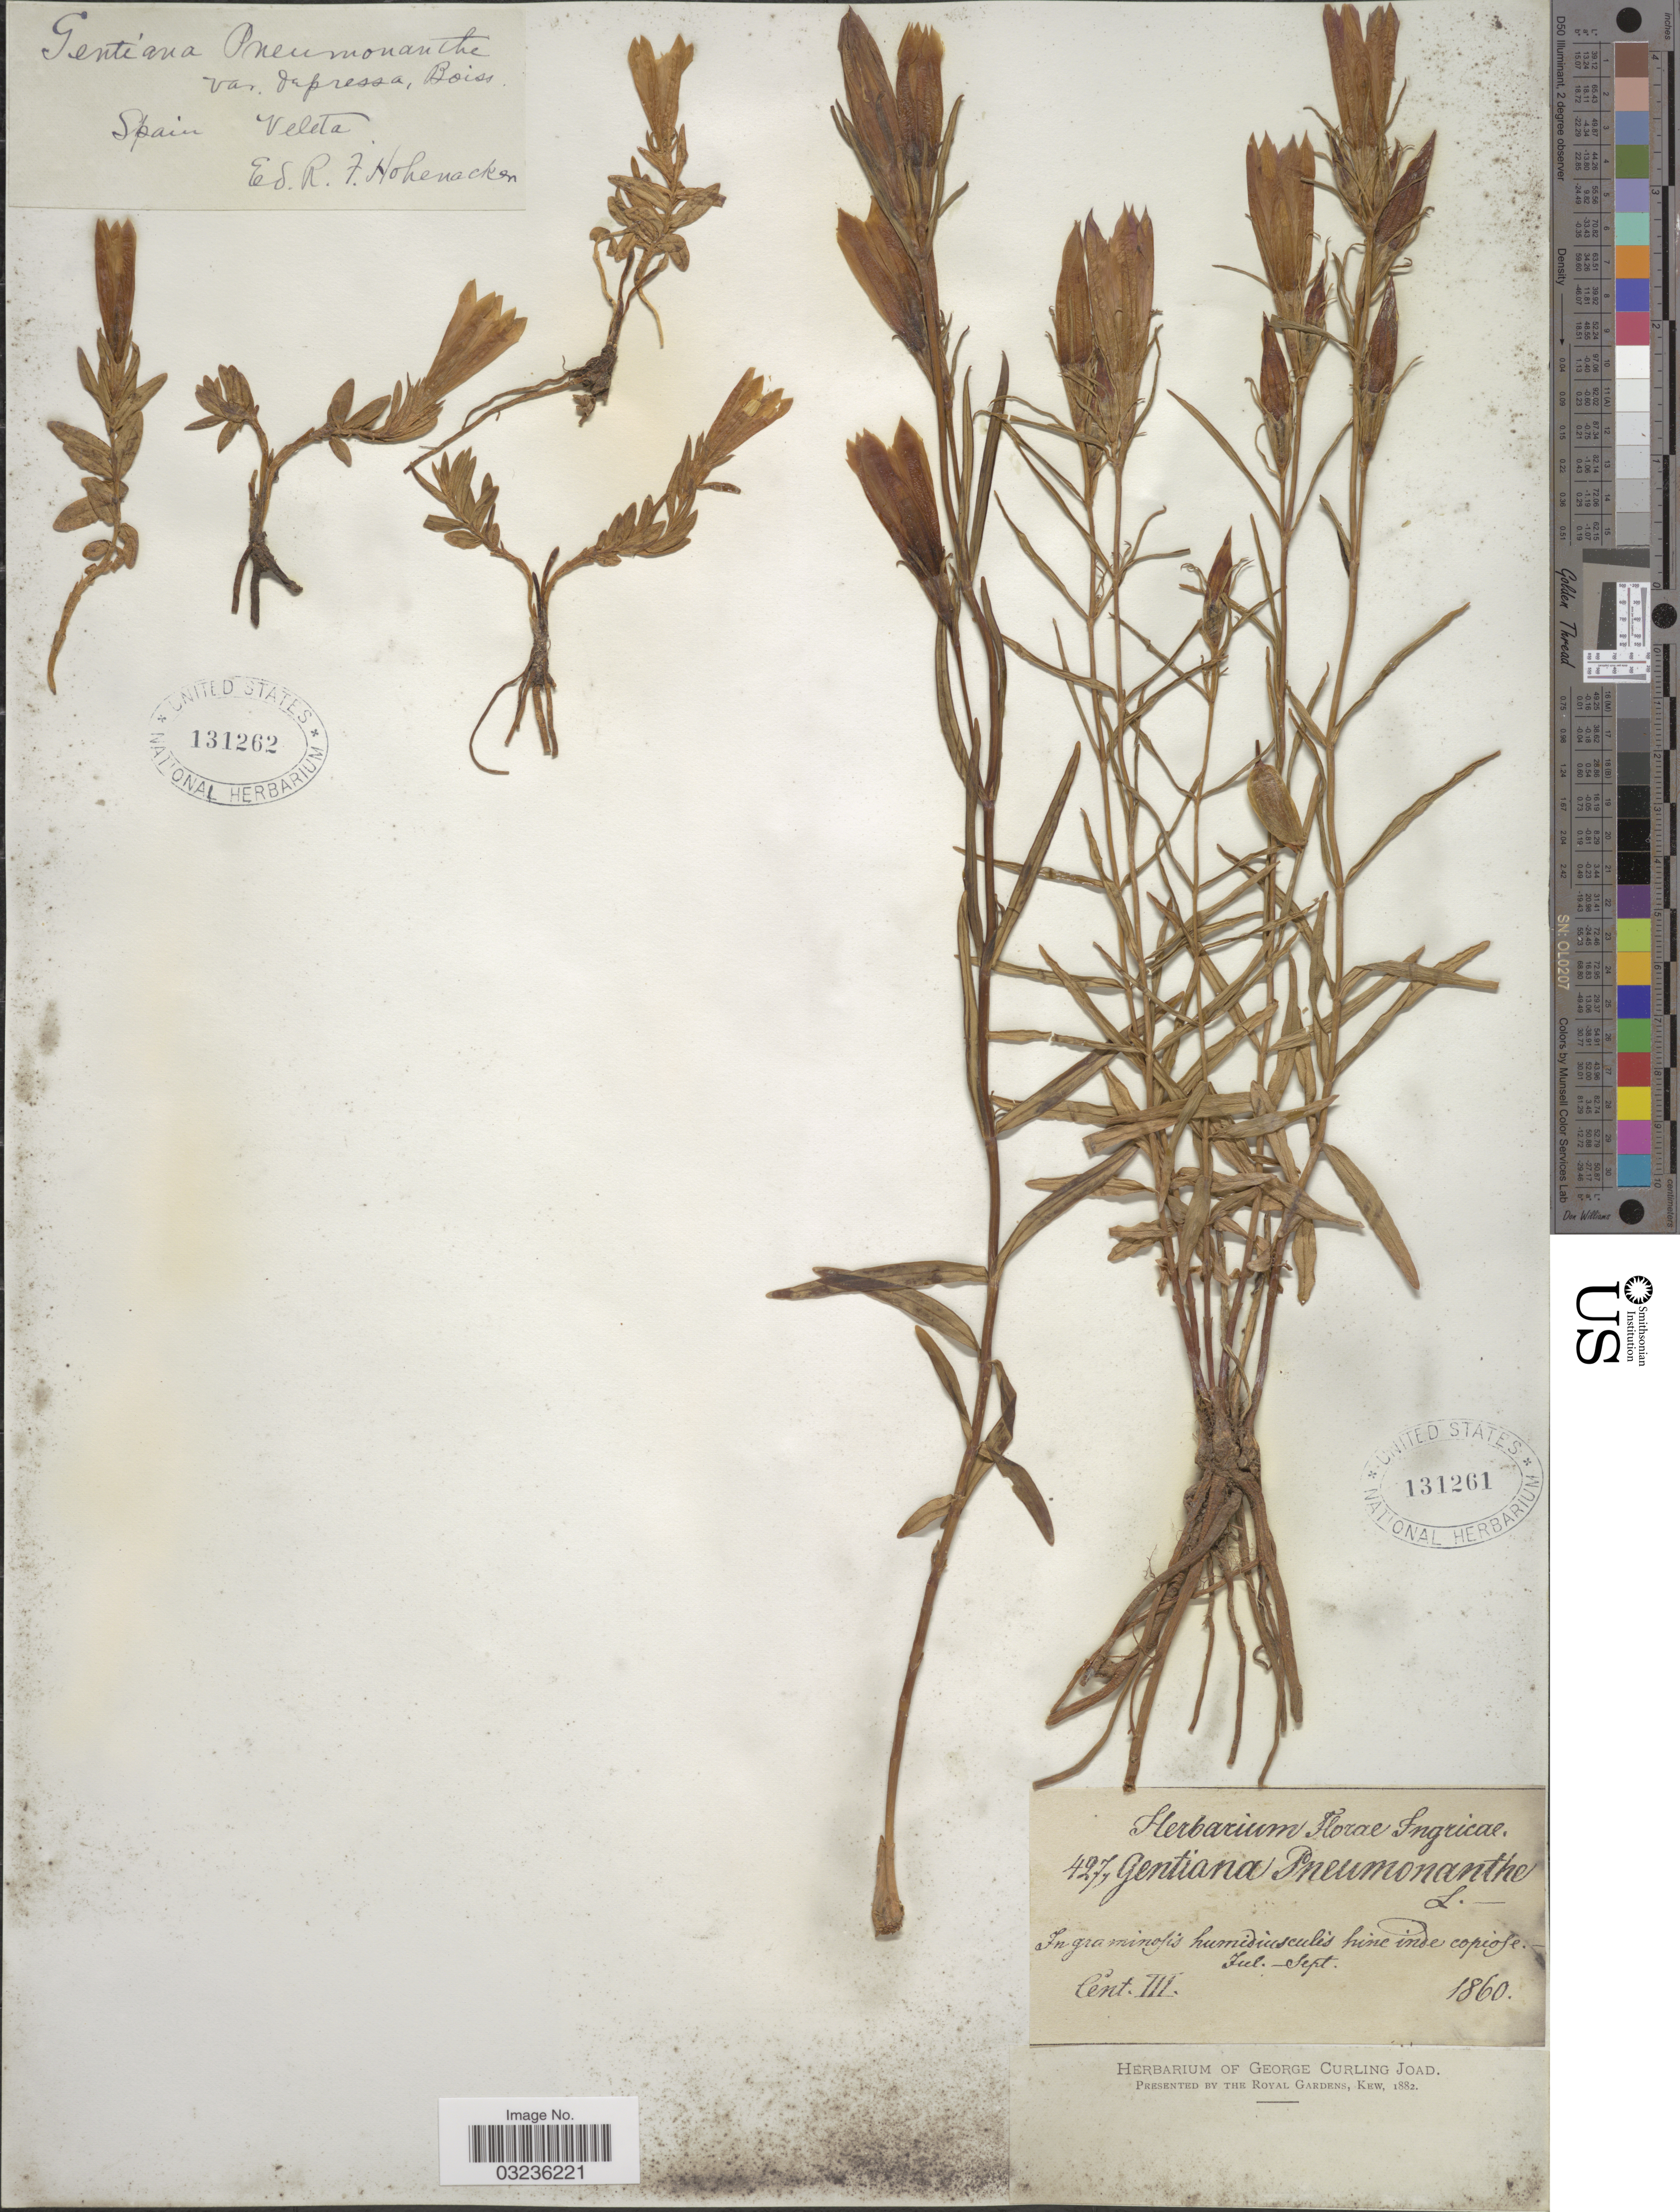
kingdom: Plantae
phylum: Tracheophyta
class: Magnoliopsida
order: Gentianales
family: Gentianaceae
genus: Gentiana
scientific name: Gentiana pneumonanthe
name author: L.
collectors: R. F. Hohenacker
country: Spain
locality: Veleta.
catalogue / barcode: US 131262-2